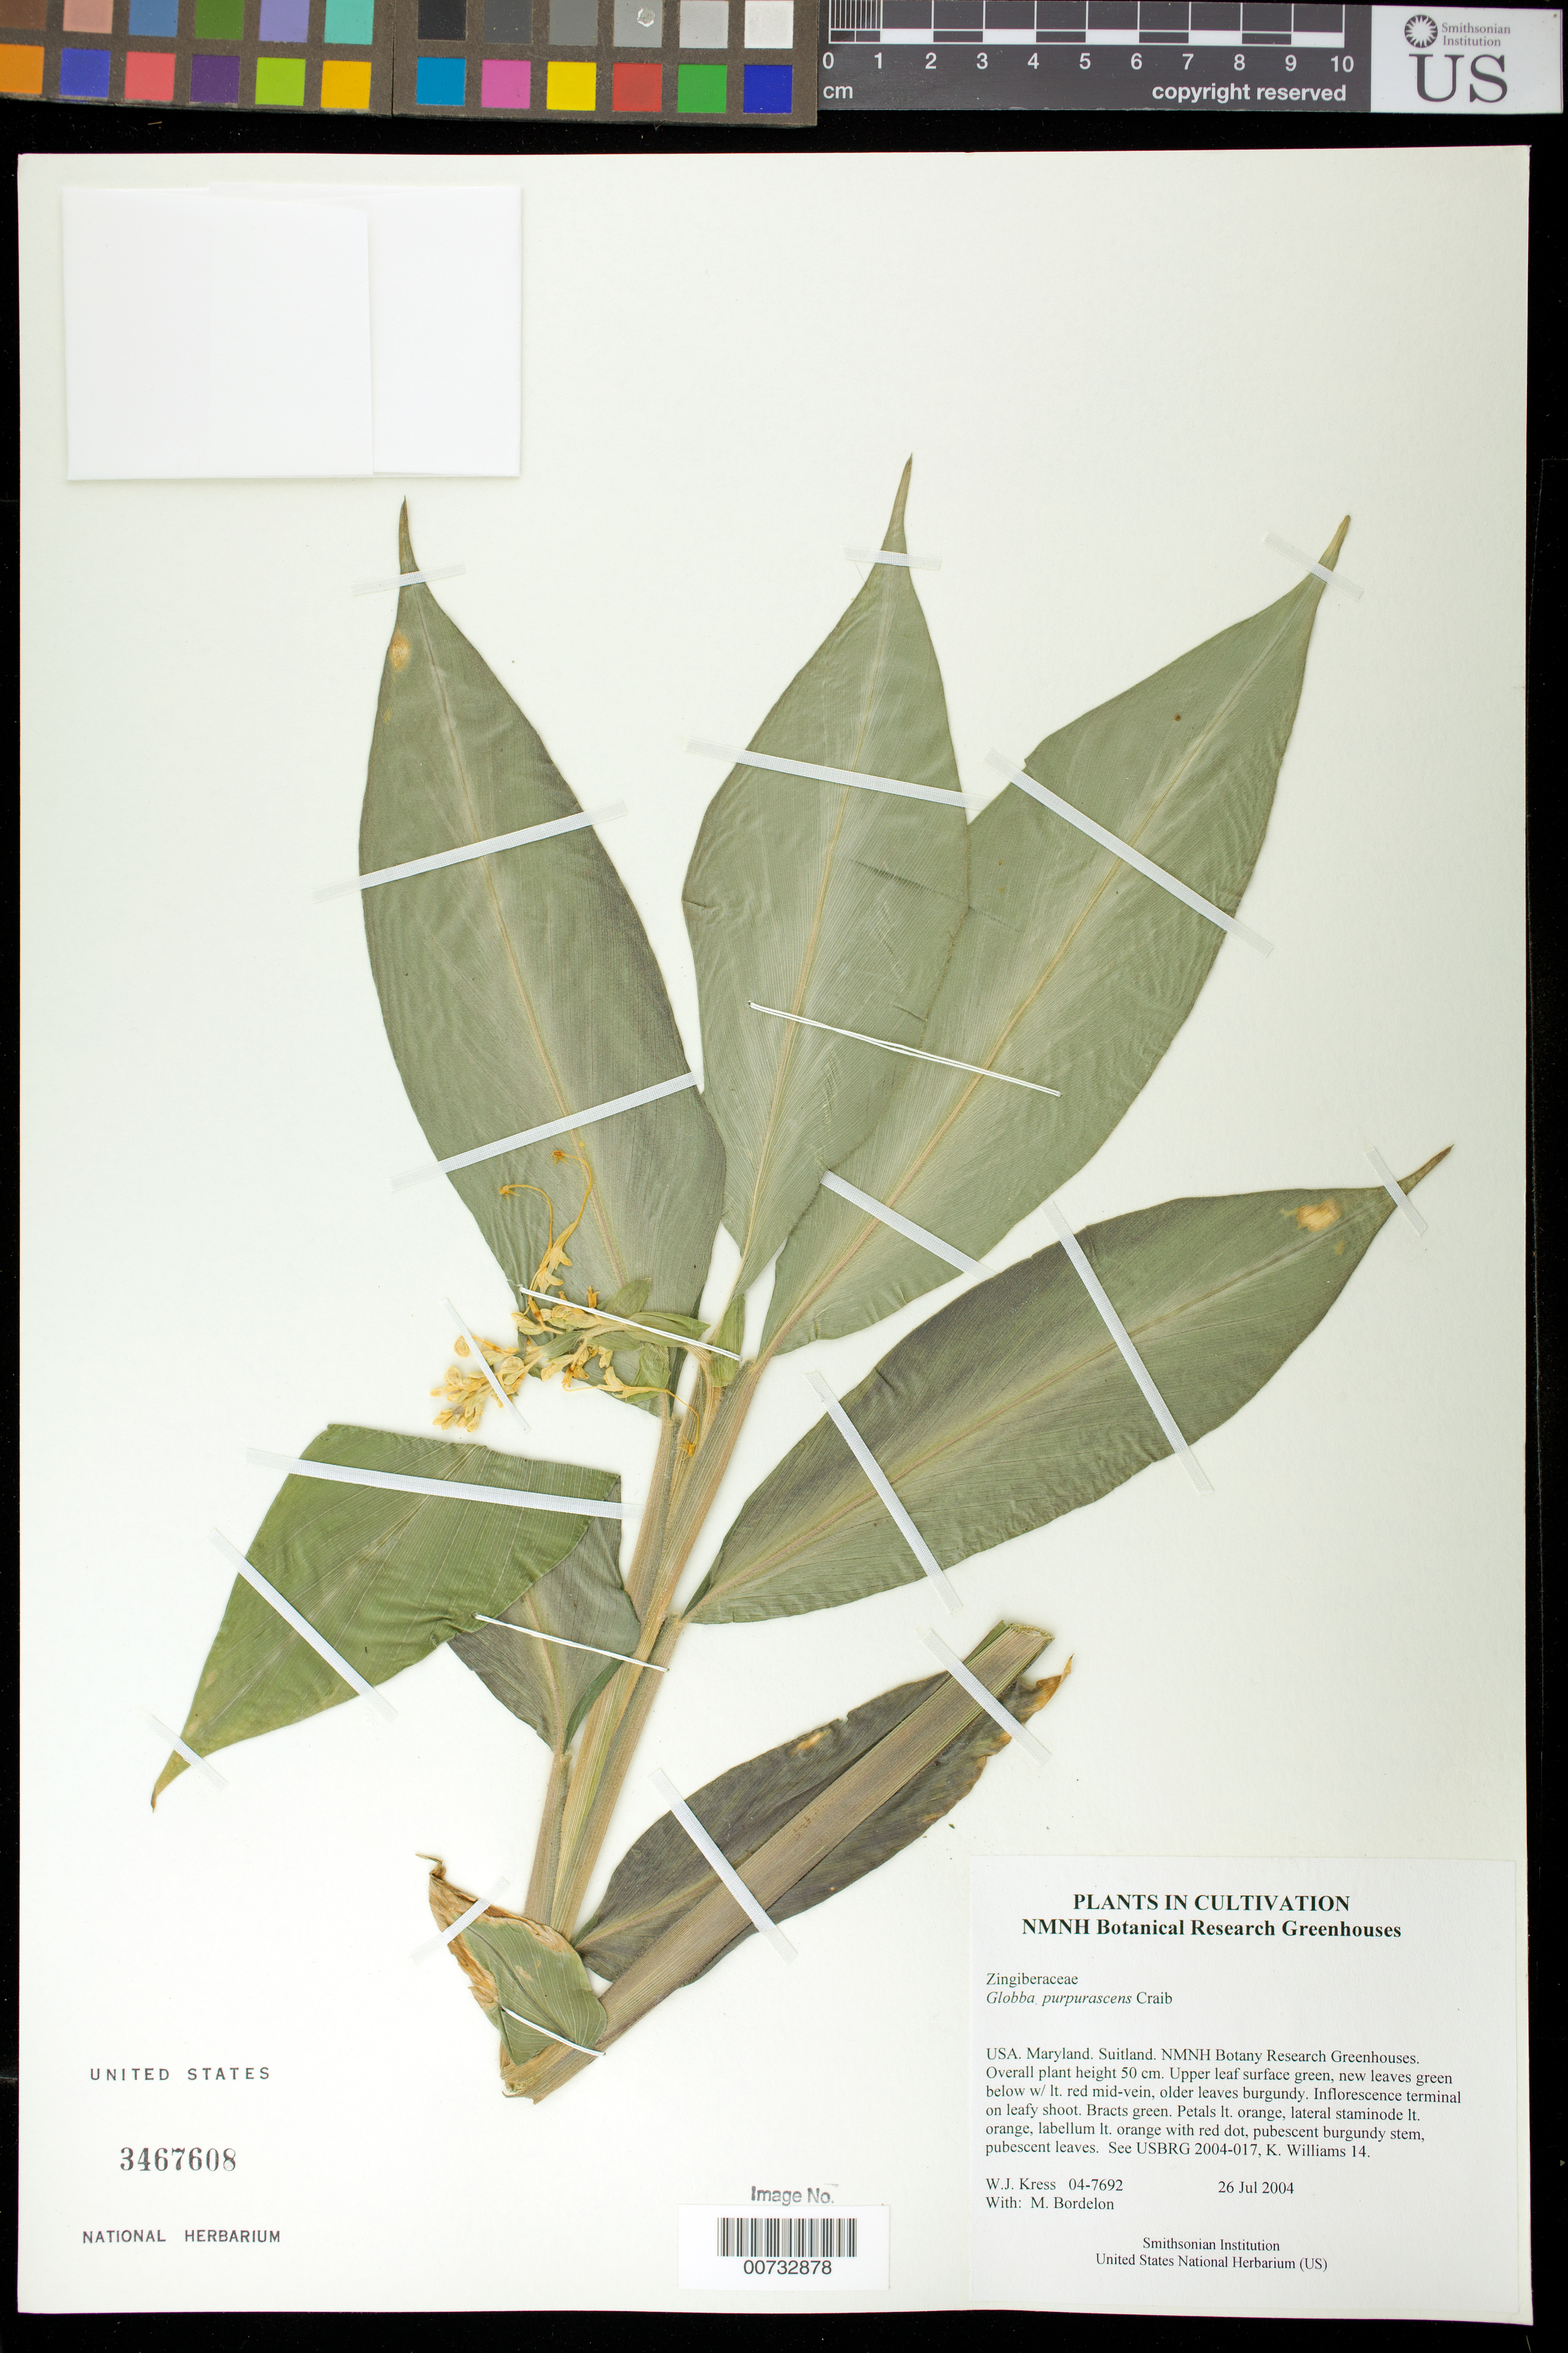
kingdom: Plantae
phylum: Tracheophyta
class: Liliopsida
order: Zingiberales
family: Zingiberaceae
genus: Globba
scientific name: Globba purpurascens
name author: Craib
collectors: W. J. Kress & M. Bordelon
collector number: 04-7692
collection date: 2004-07-26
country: United States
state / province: Maryland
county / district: Prince George's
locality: NMNH Botany Research Greenhouses. Suitland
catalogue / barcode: US 3467608